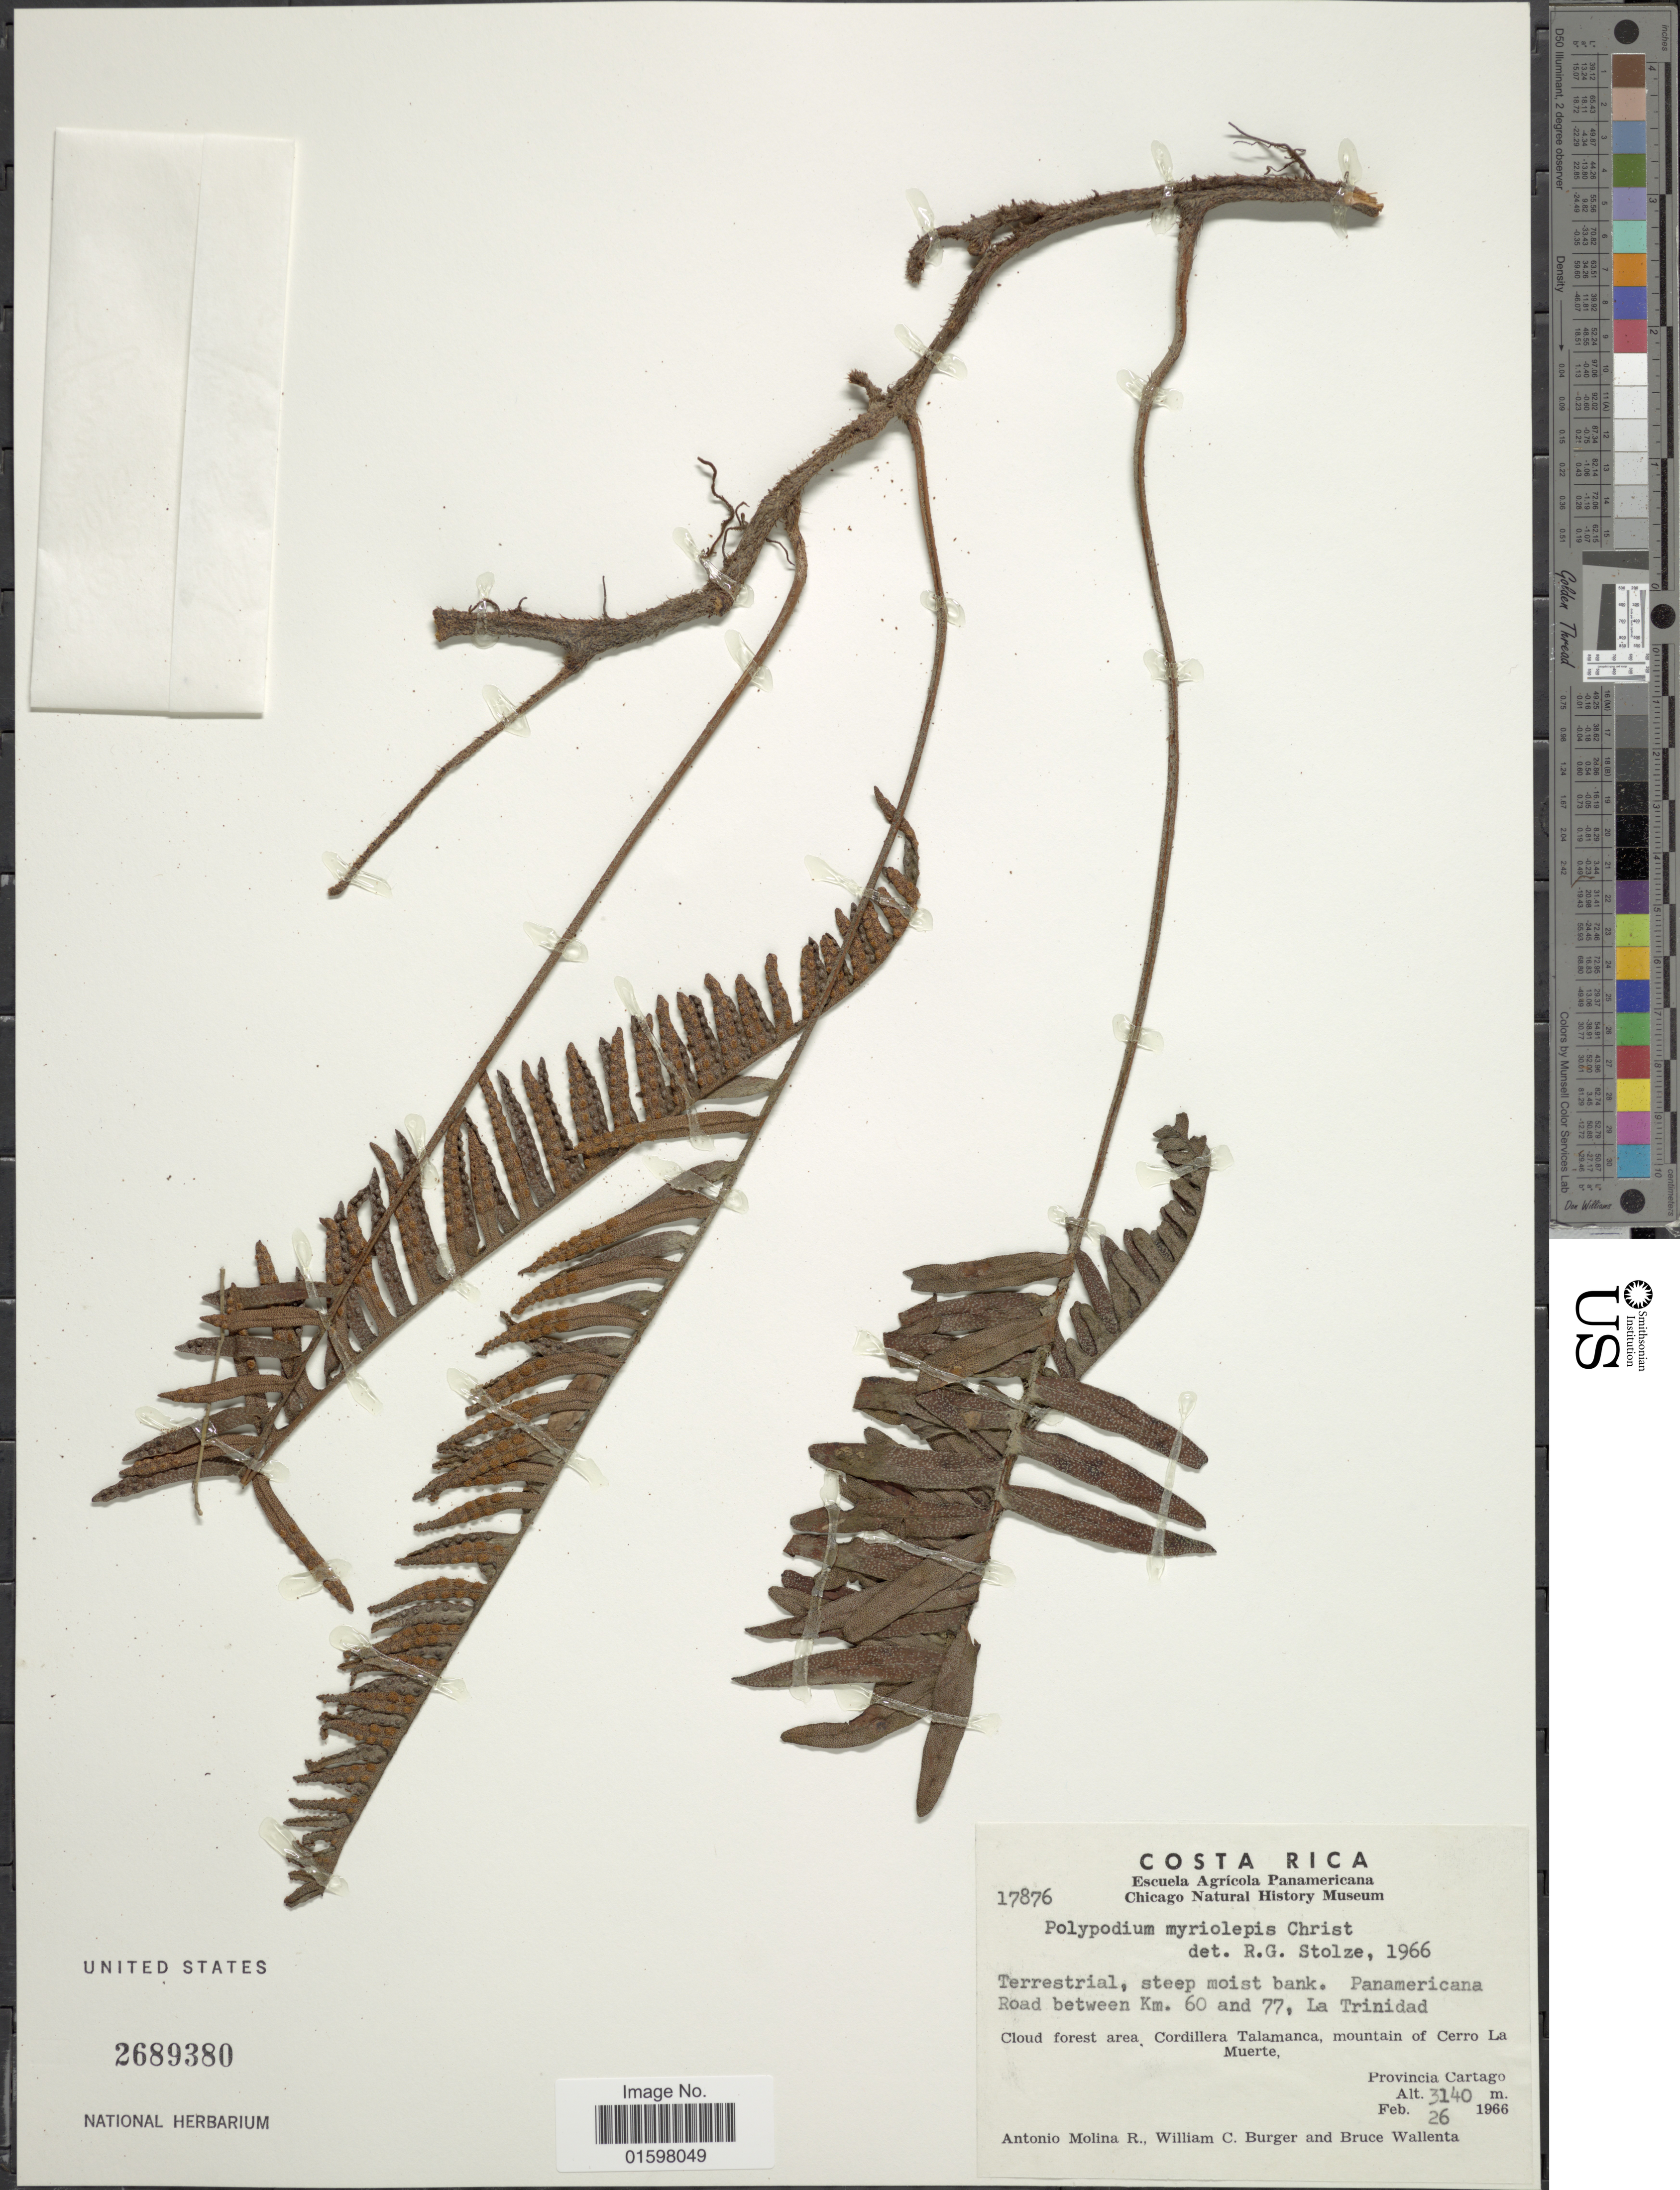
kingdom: Plantae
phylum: Tracheophyta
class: Polypodiopsida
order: Polypodiales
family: Polypodiaceae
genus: Pleopeltis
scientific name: Pleopeltis myriolepis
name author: (Christ) A.R. Sm. & Tejero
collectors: A. Molina R., W. Burger & B. Wallenta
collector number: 17876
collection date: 1966-02-26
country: Costa Rica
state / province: Cartago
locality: Panamericana Road between Km. 60 and 77. La Trinidad, Cloud forest area, Cordillera Talamanca, mountain of Cerro La Muerte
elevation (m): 3140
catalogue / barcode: US 2689380